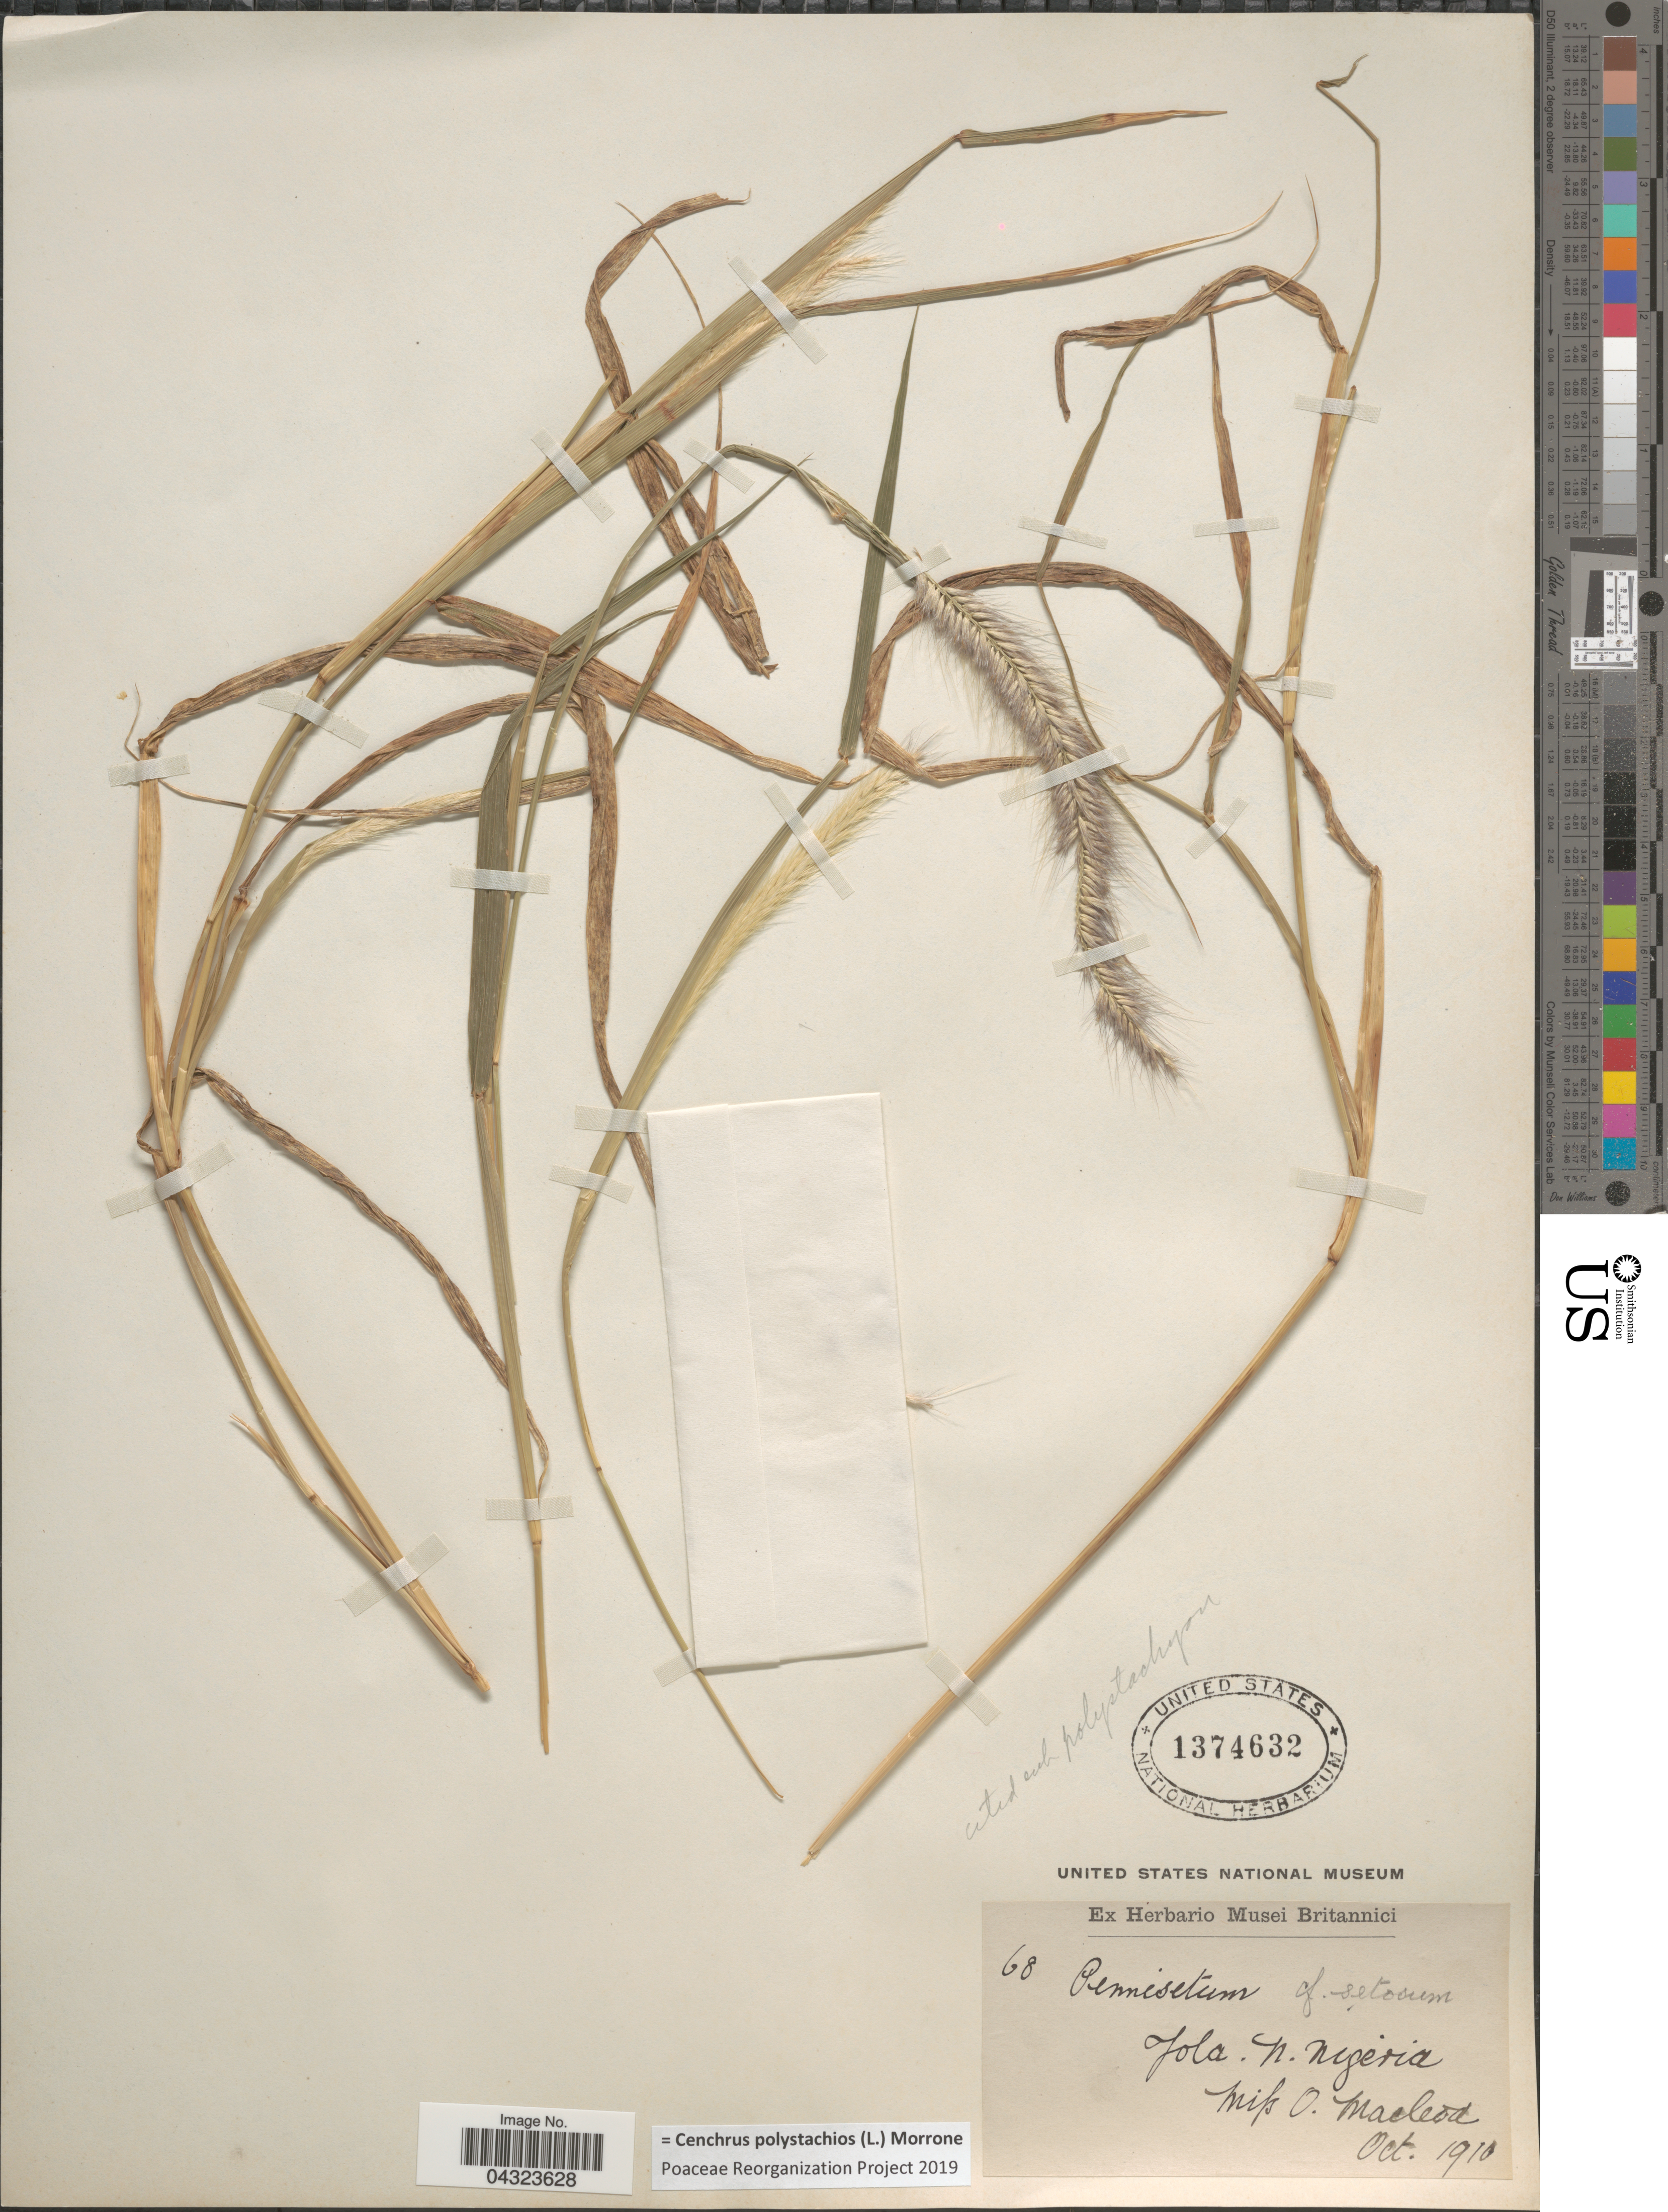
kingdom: Plantae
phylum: Tracheophyta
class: Liliopsida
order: Poales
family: Poaceae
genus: Cenchrus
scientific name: Cenchrus polystachios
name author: (L.) Morrone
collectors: O. Macleod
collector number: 68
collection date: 1910-10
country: Nigeria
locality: Yola. N. Nigeria.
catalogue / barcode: US 1374632